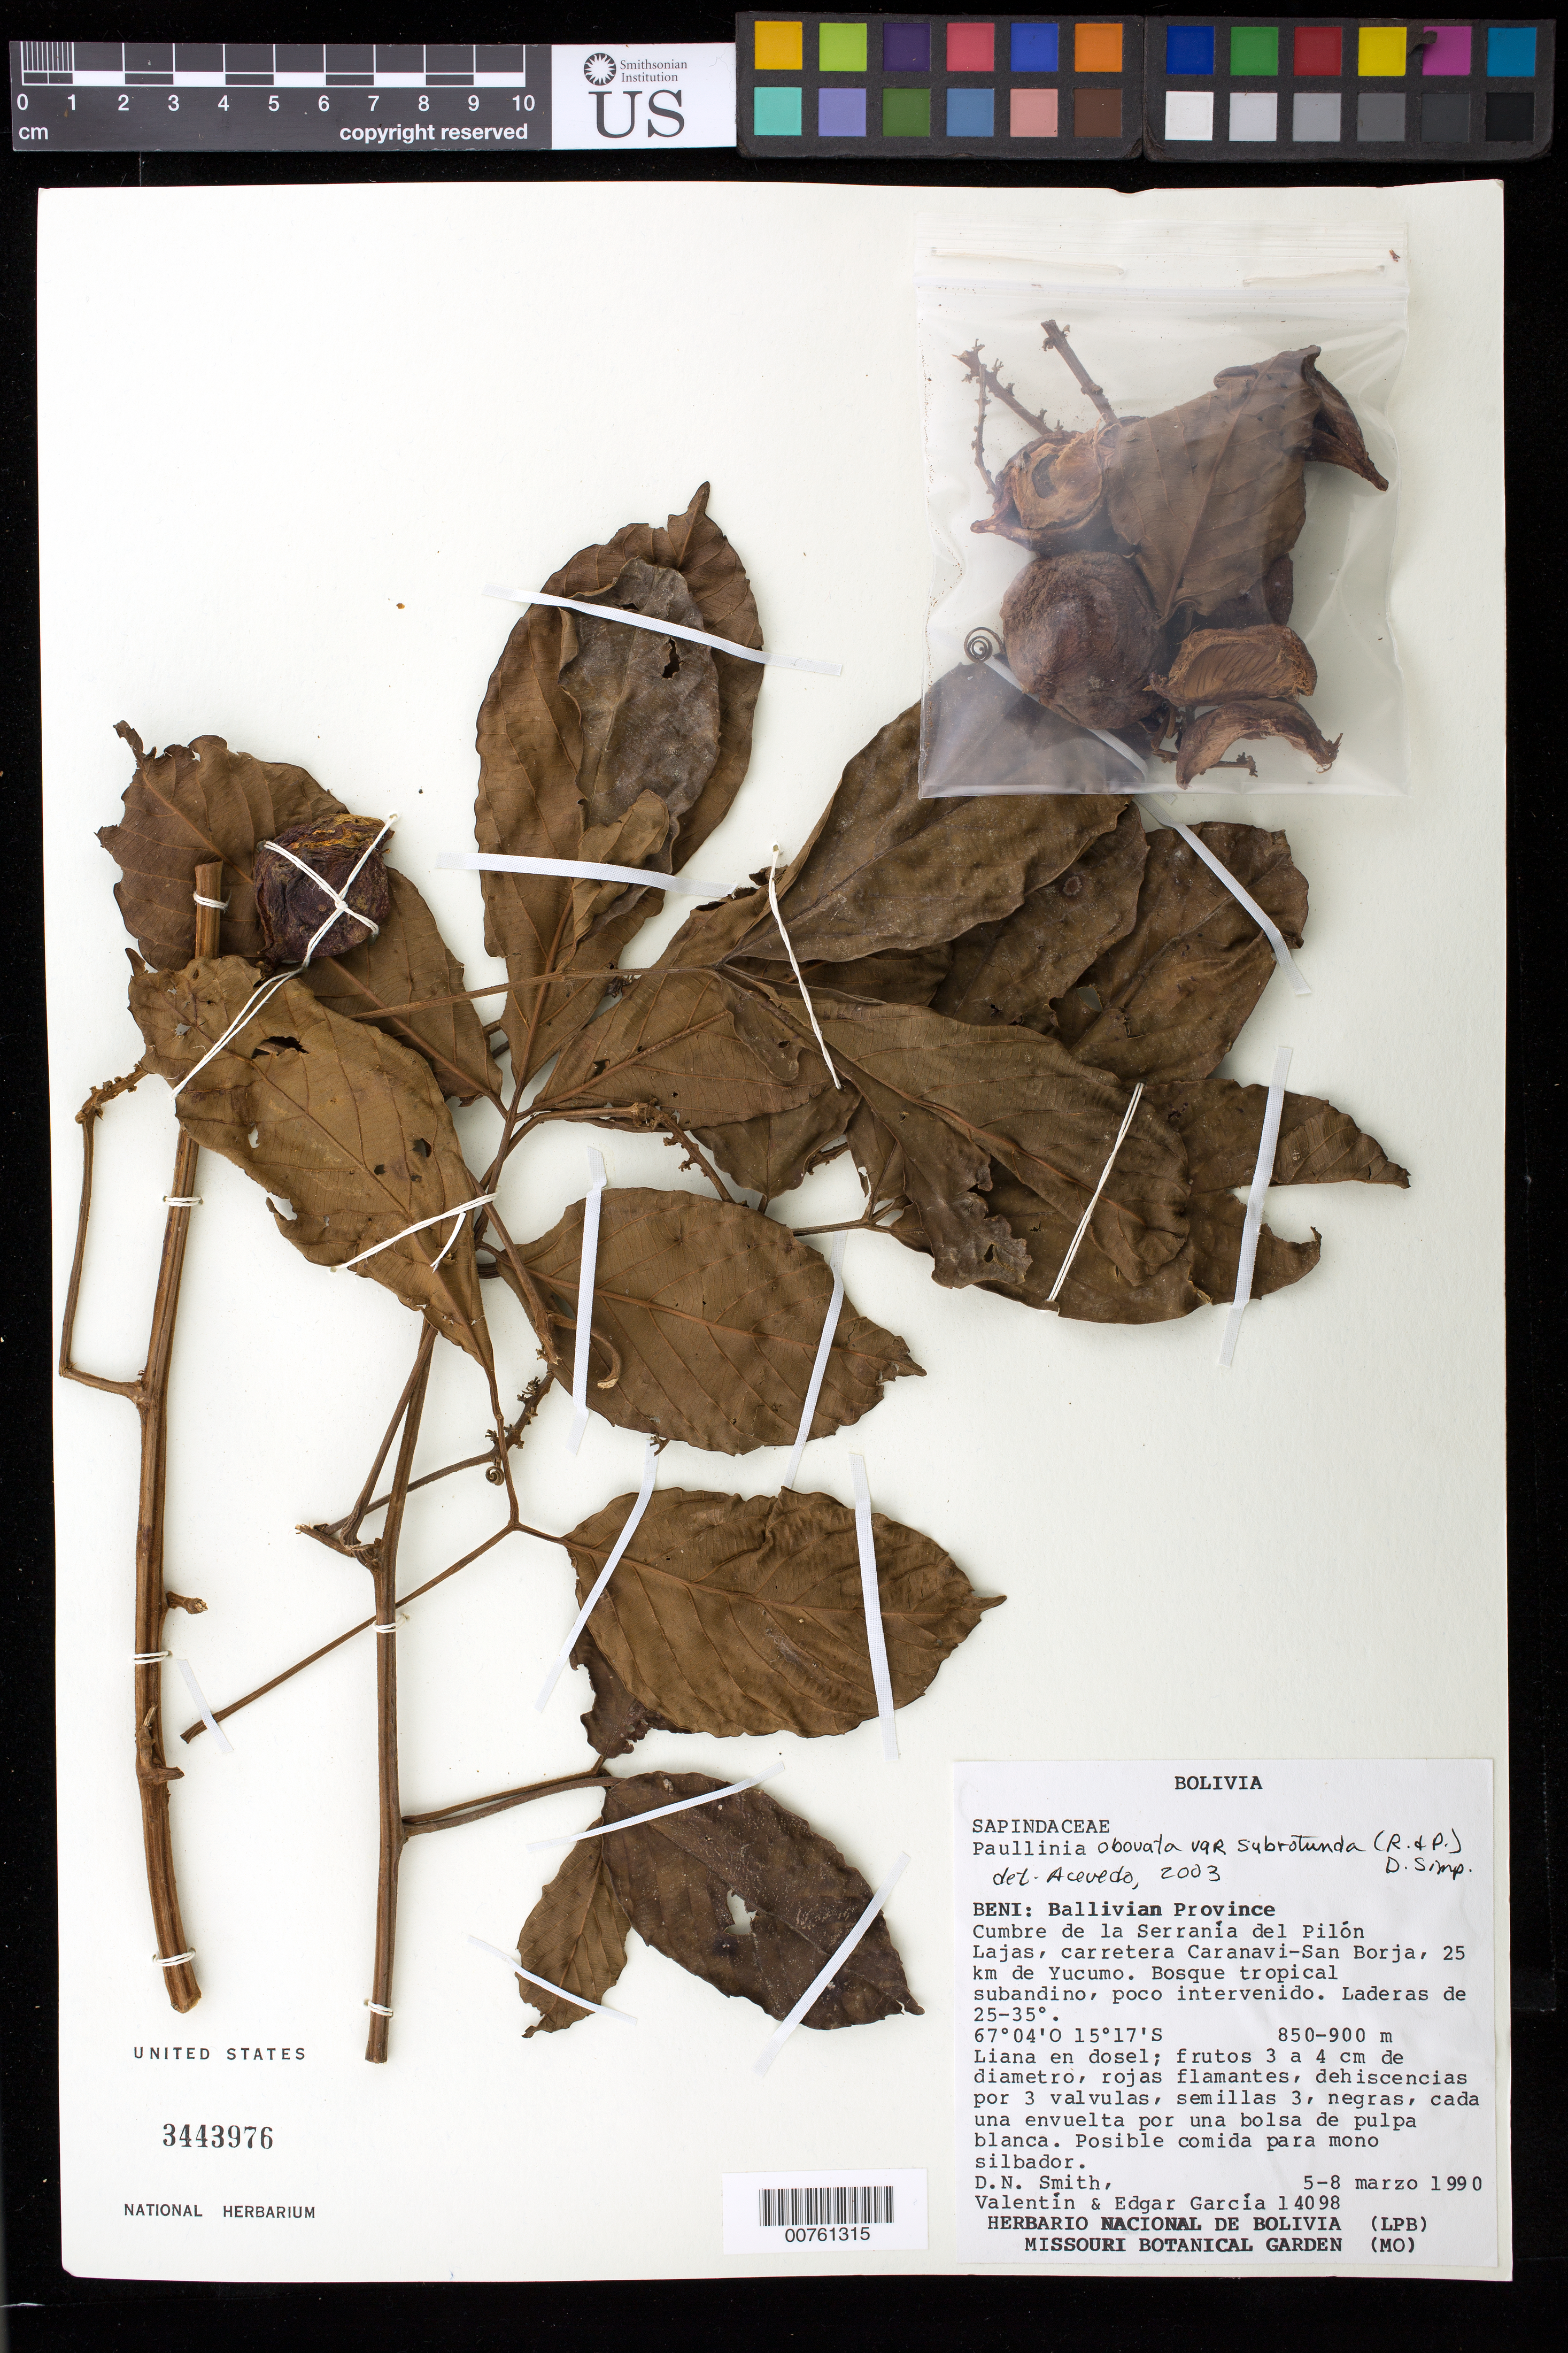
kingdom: Plantae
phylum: Tracheophyta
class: Magnoliopsida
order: Sapindales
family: Sapindaceae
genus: Paullinia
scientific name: Paullinia obovata var. subrotunda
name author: (Ruiz & Pav.) D.R. Simpson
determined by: Acevedo-Rodríguez, P., (BOT), Smithsonian Institution - National Museum of Natural History (UNITED STATES)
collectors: D. Smith, -. Valentín & E. García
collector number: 14098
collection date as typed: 05 Mar 1990 to 08 Mar 1990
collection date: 1990-03-05/1990-03-08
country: Bolivia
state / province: Beni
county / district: Ballivian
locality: Cumbre de la Serrania del Pilón Lajas, carretera Carinavi-San Borja, 25 km de Yucumo.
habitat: Bosque tropical subandino poco intervenido.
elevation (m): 850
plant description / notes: MO, US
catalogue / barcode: US 3443976